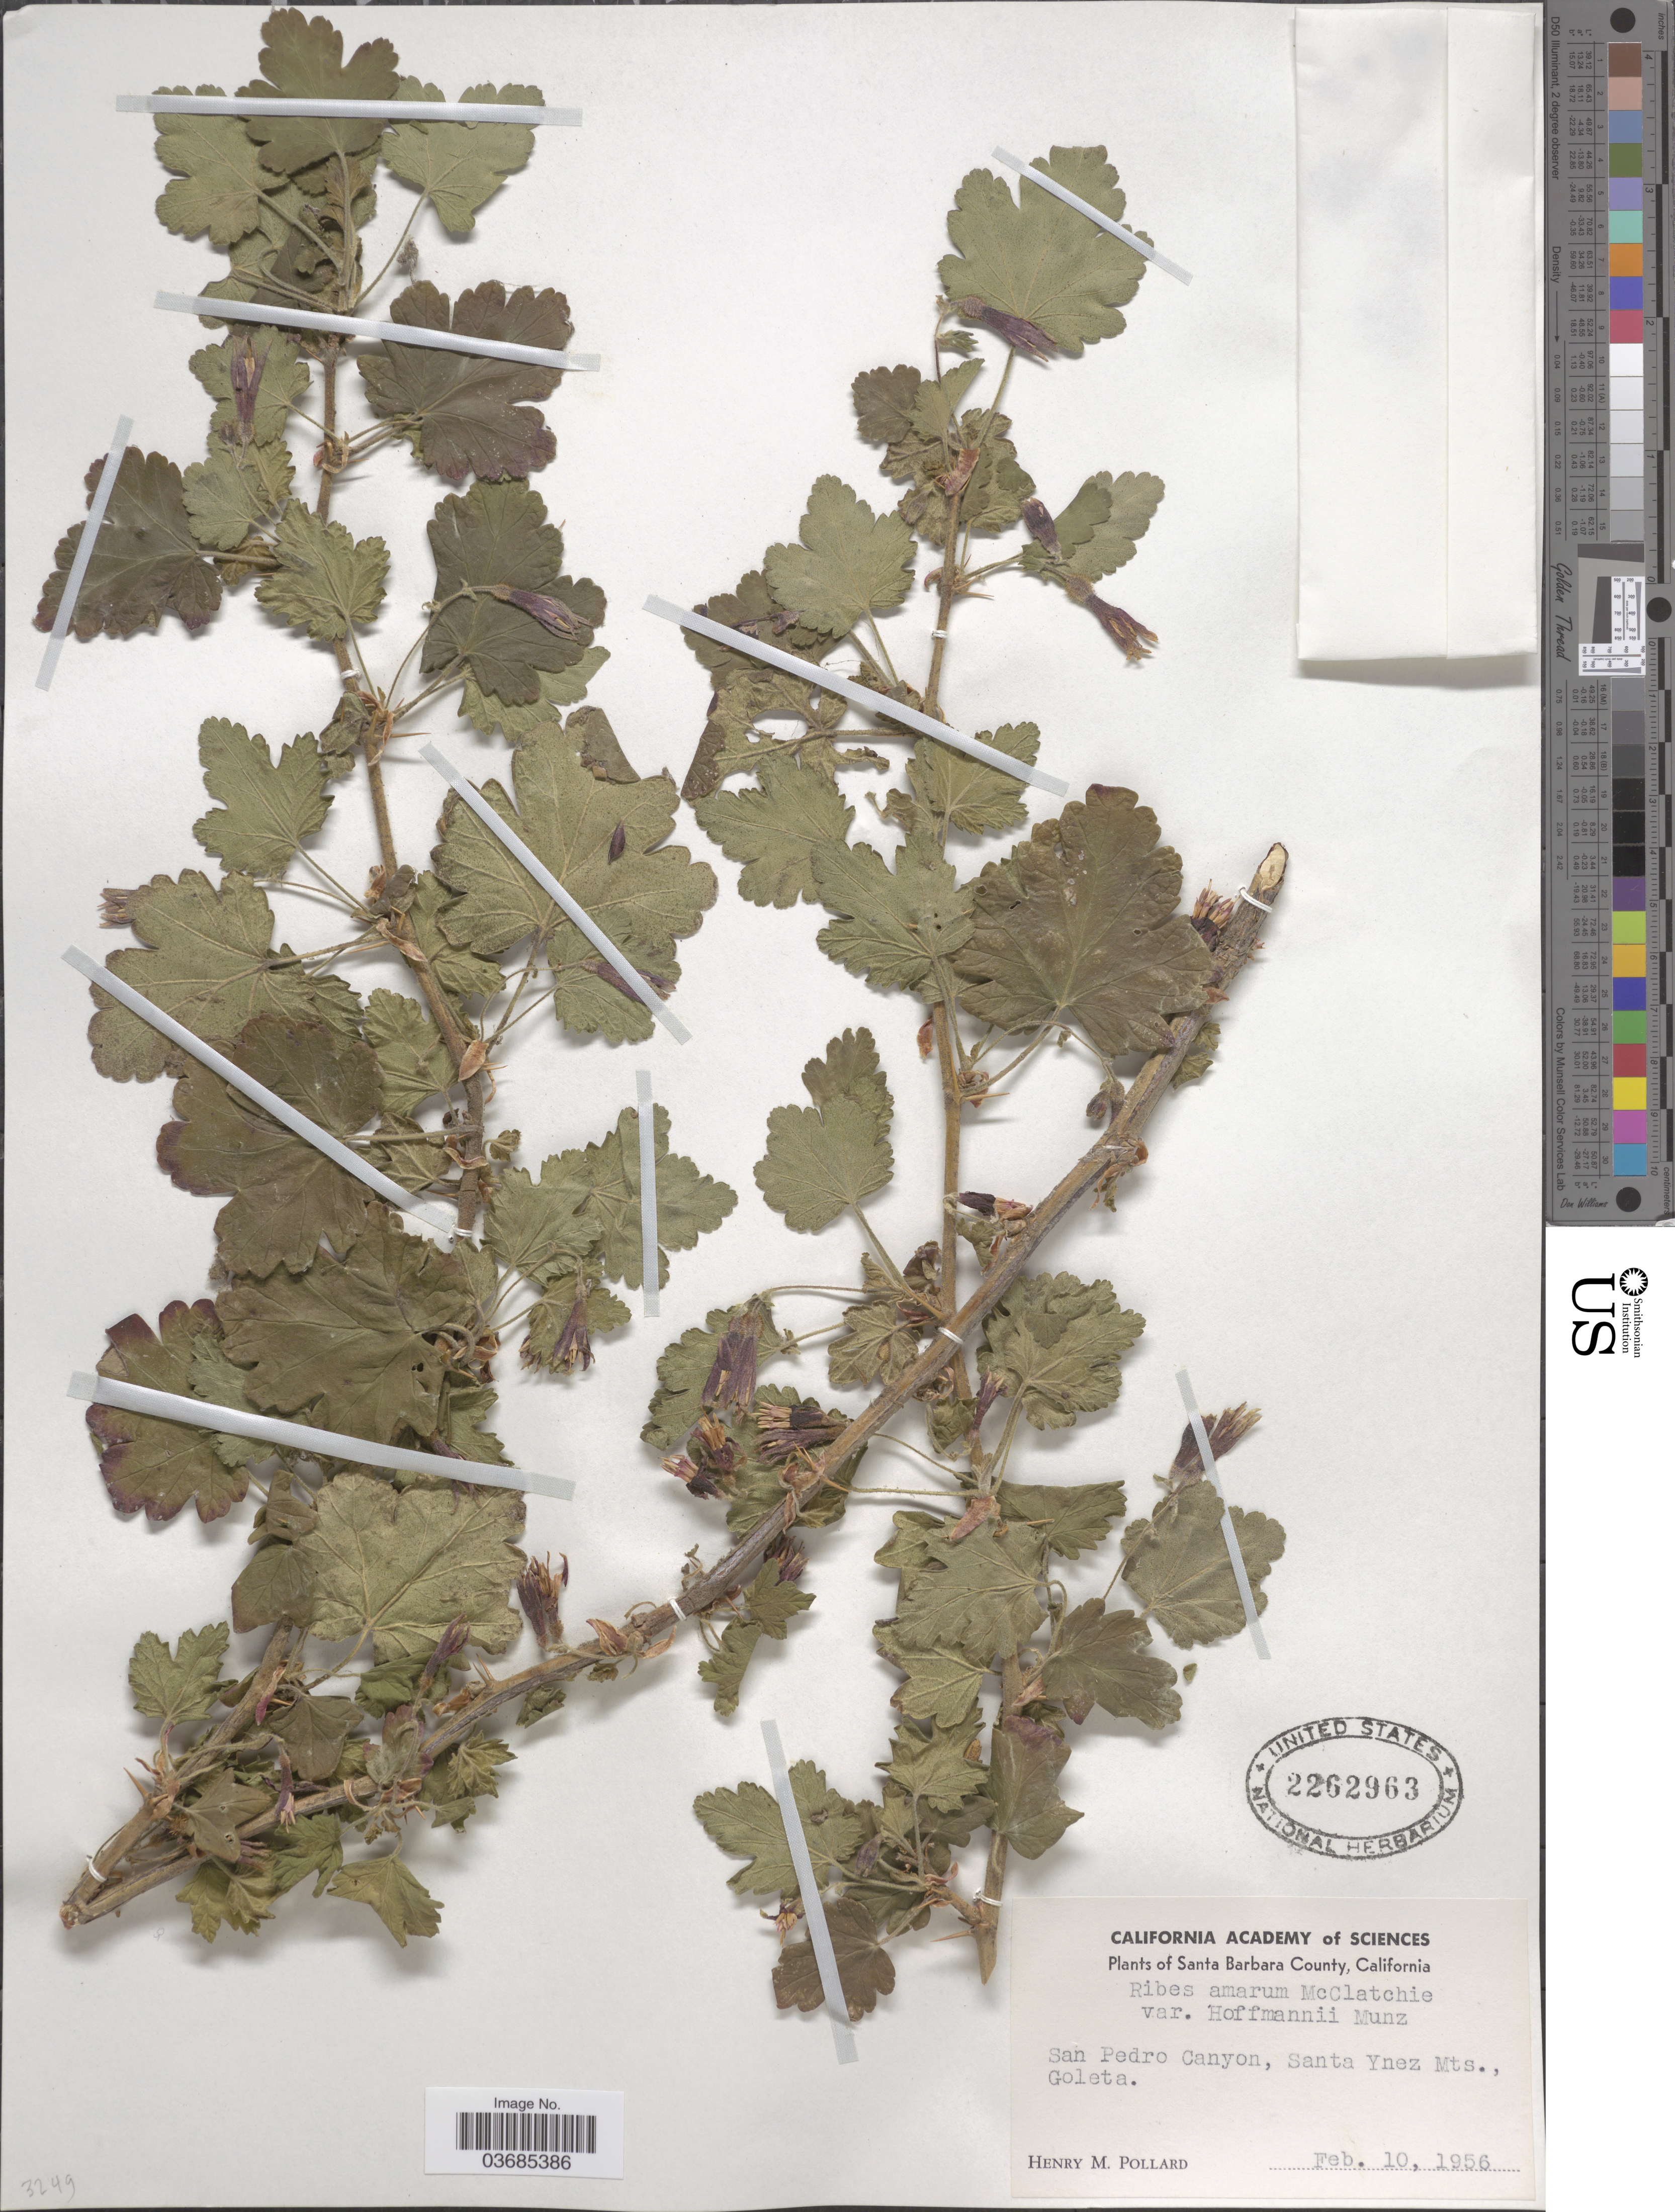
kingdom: Plantae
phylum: Tracheophyta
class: Magnoliopsida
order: Saxifragales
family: Grossulariaceae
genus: Ribes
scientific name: Ribes amarum var. hoffmannii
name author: Munz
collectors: H. M. Pollard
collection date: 1956-02-10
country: United States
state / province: California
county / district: Santa Barbara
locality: Santa Barbara County. San Pedro Canyon, Santa Ynez Mts., Goleta.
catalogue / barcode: US 2262963